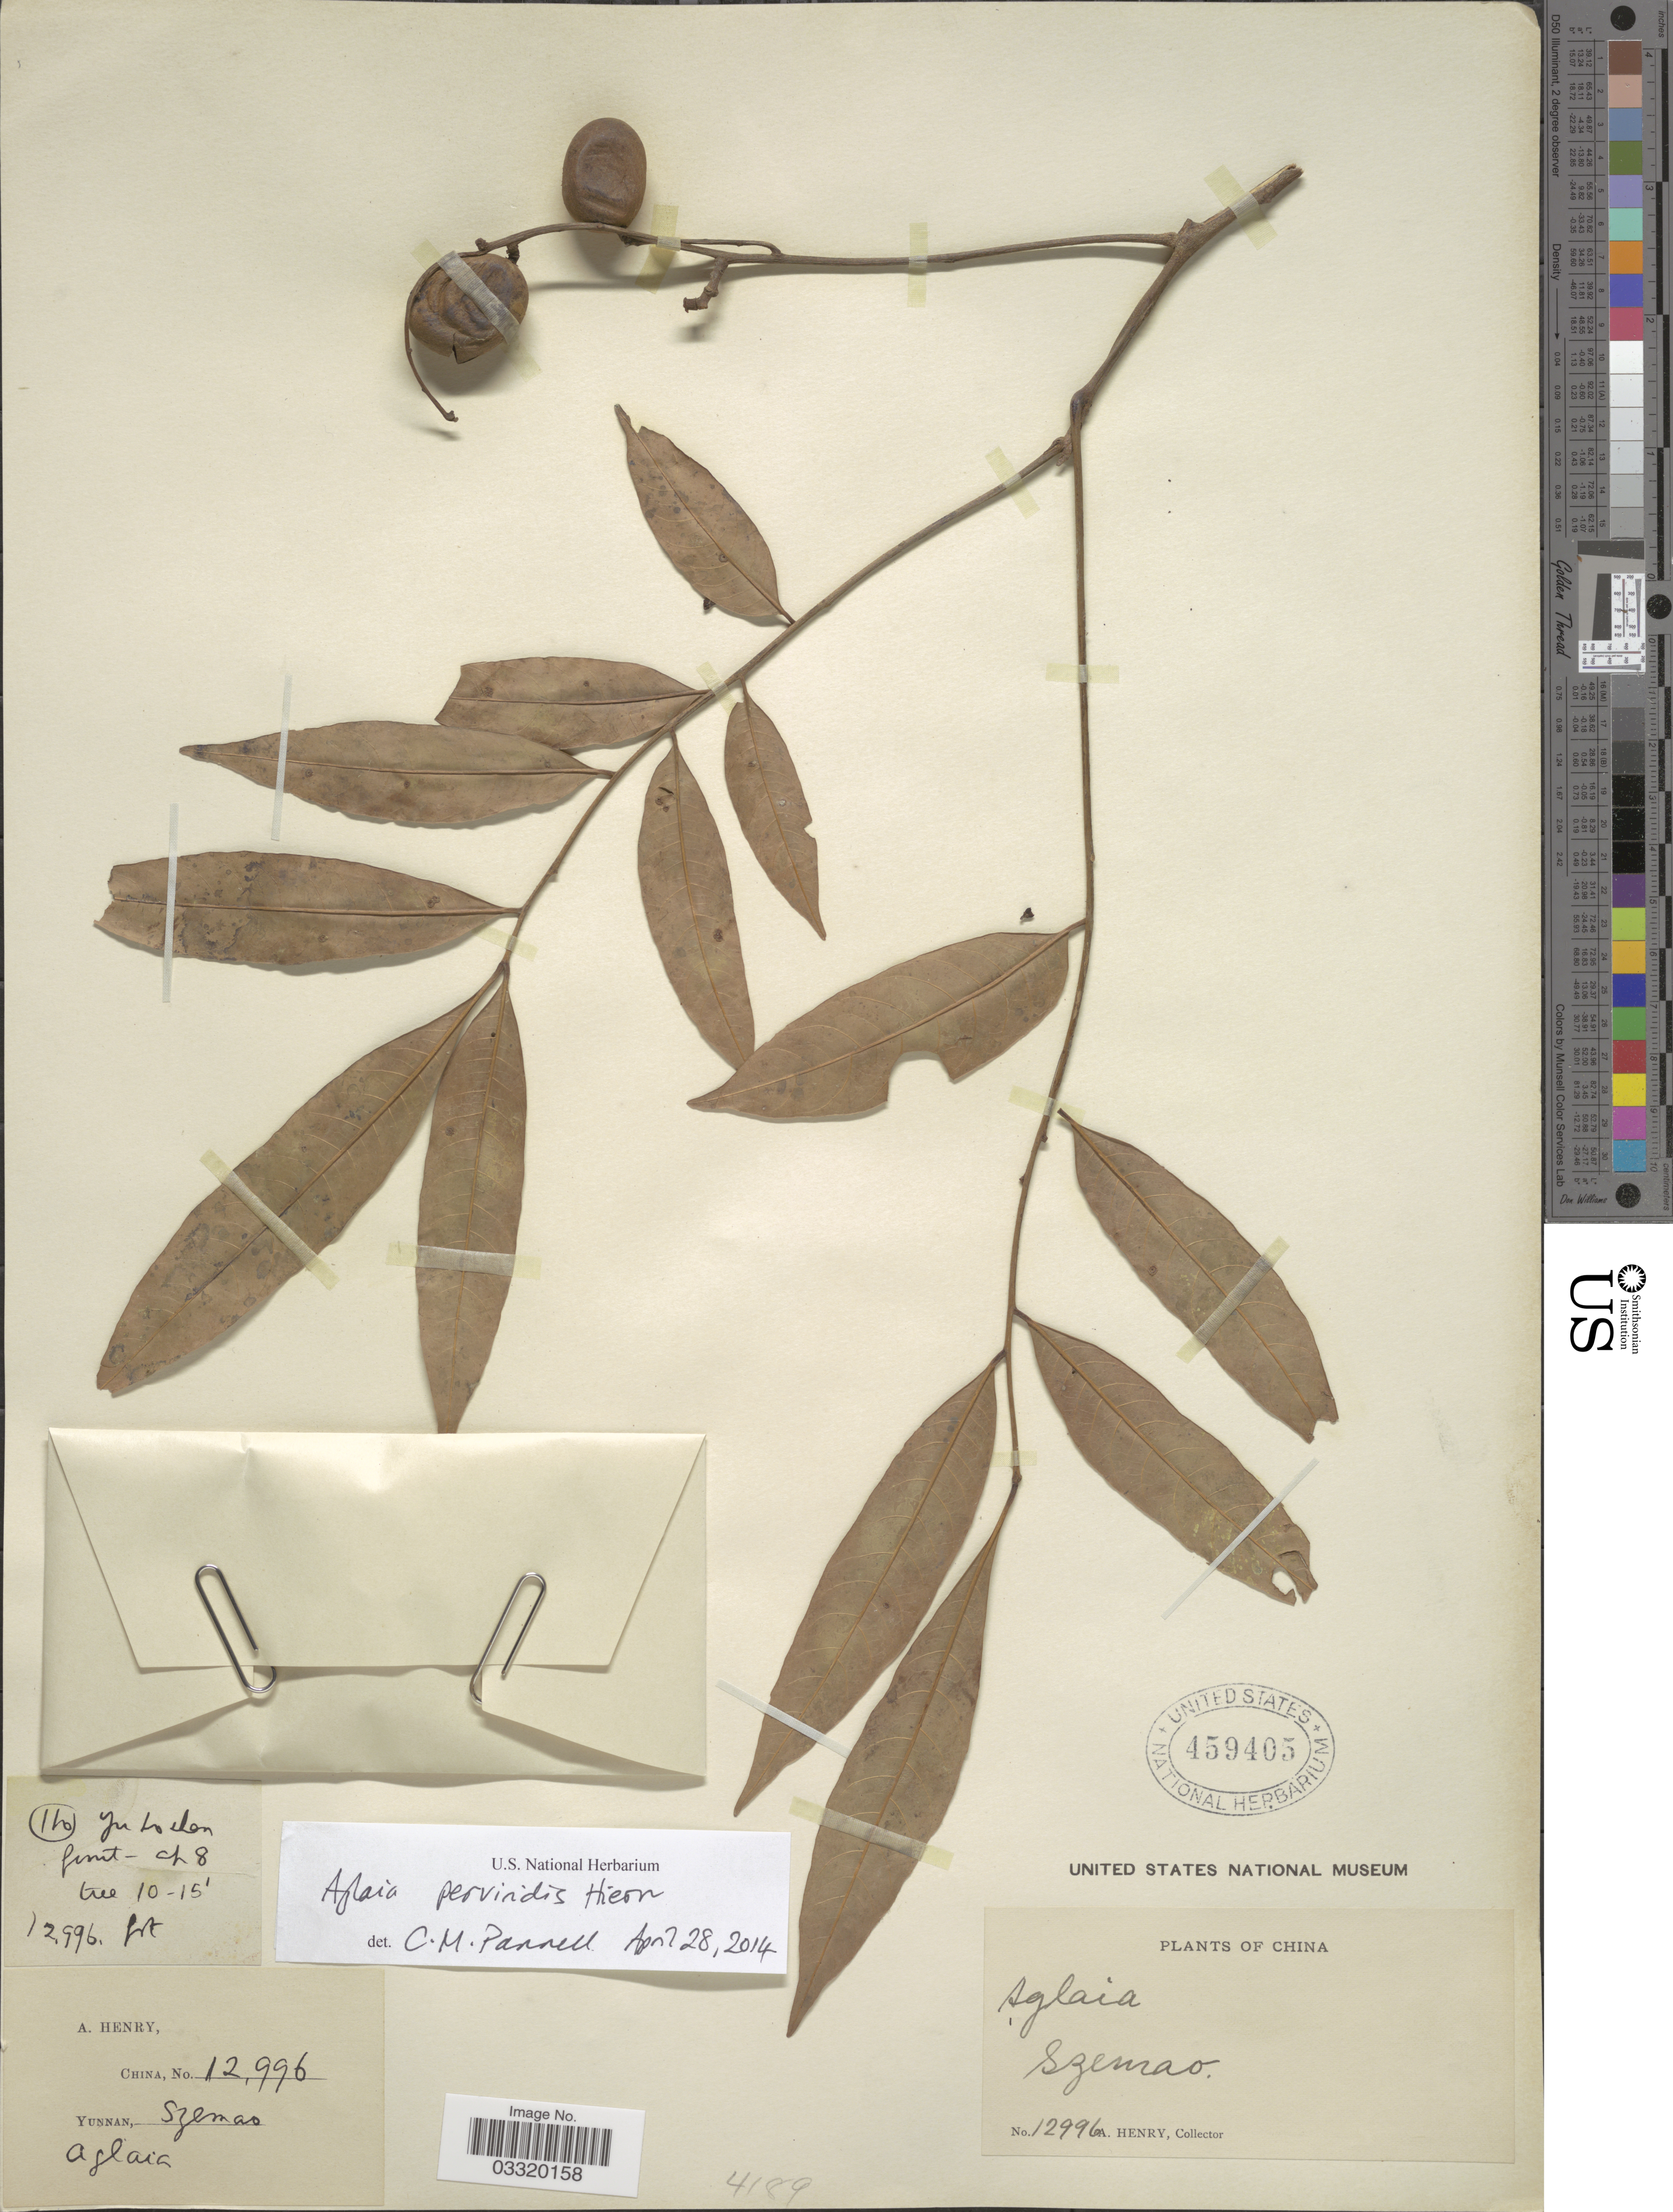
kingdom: Plantae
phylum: Tracheophyta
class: Magnoliopsida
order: Sapindales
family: Meliaceae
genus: Aglaia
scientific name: Aglaia pervividis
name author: Hiern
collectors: A. Henry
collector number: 12996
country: China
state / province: Yunnan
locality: Szemao.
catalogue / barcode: US 459405